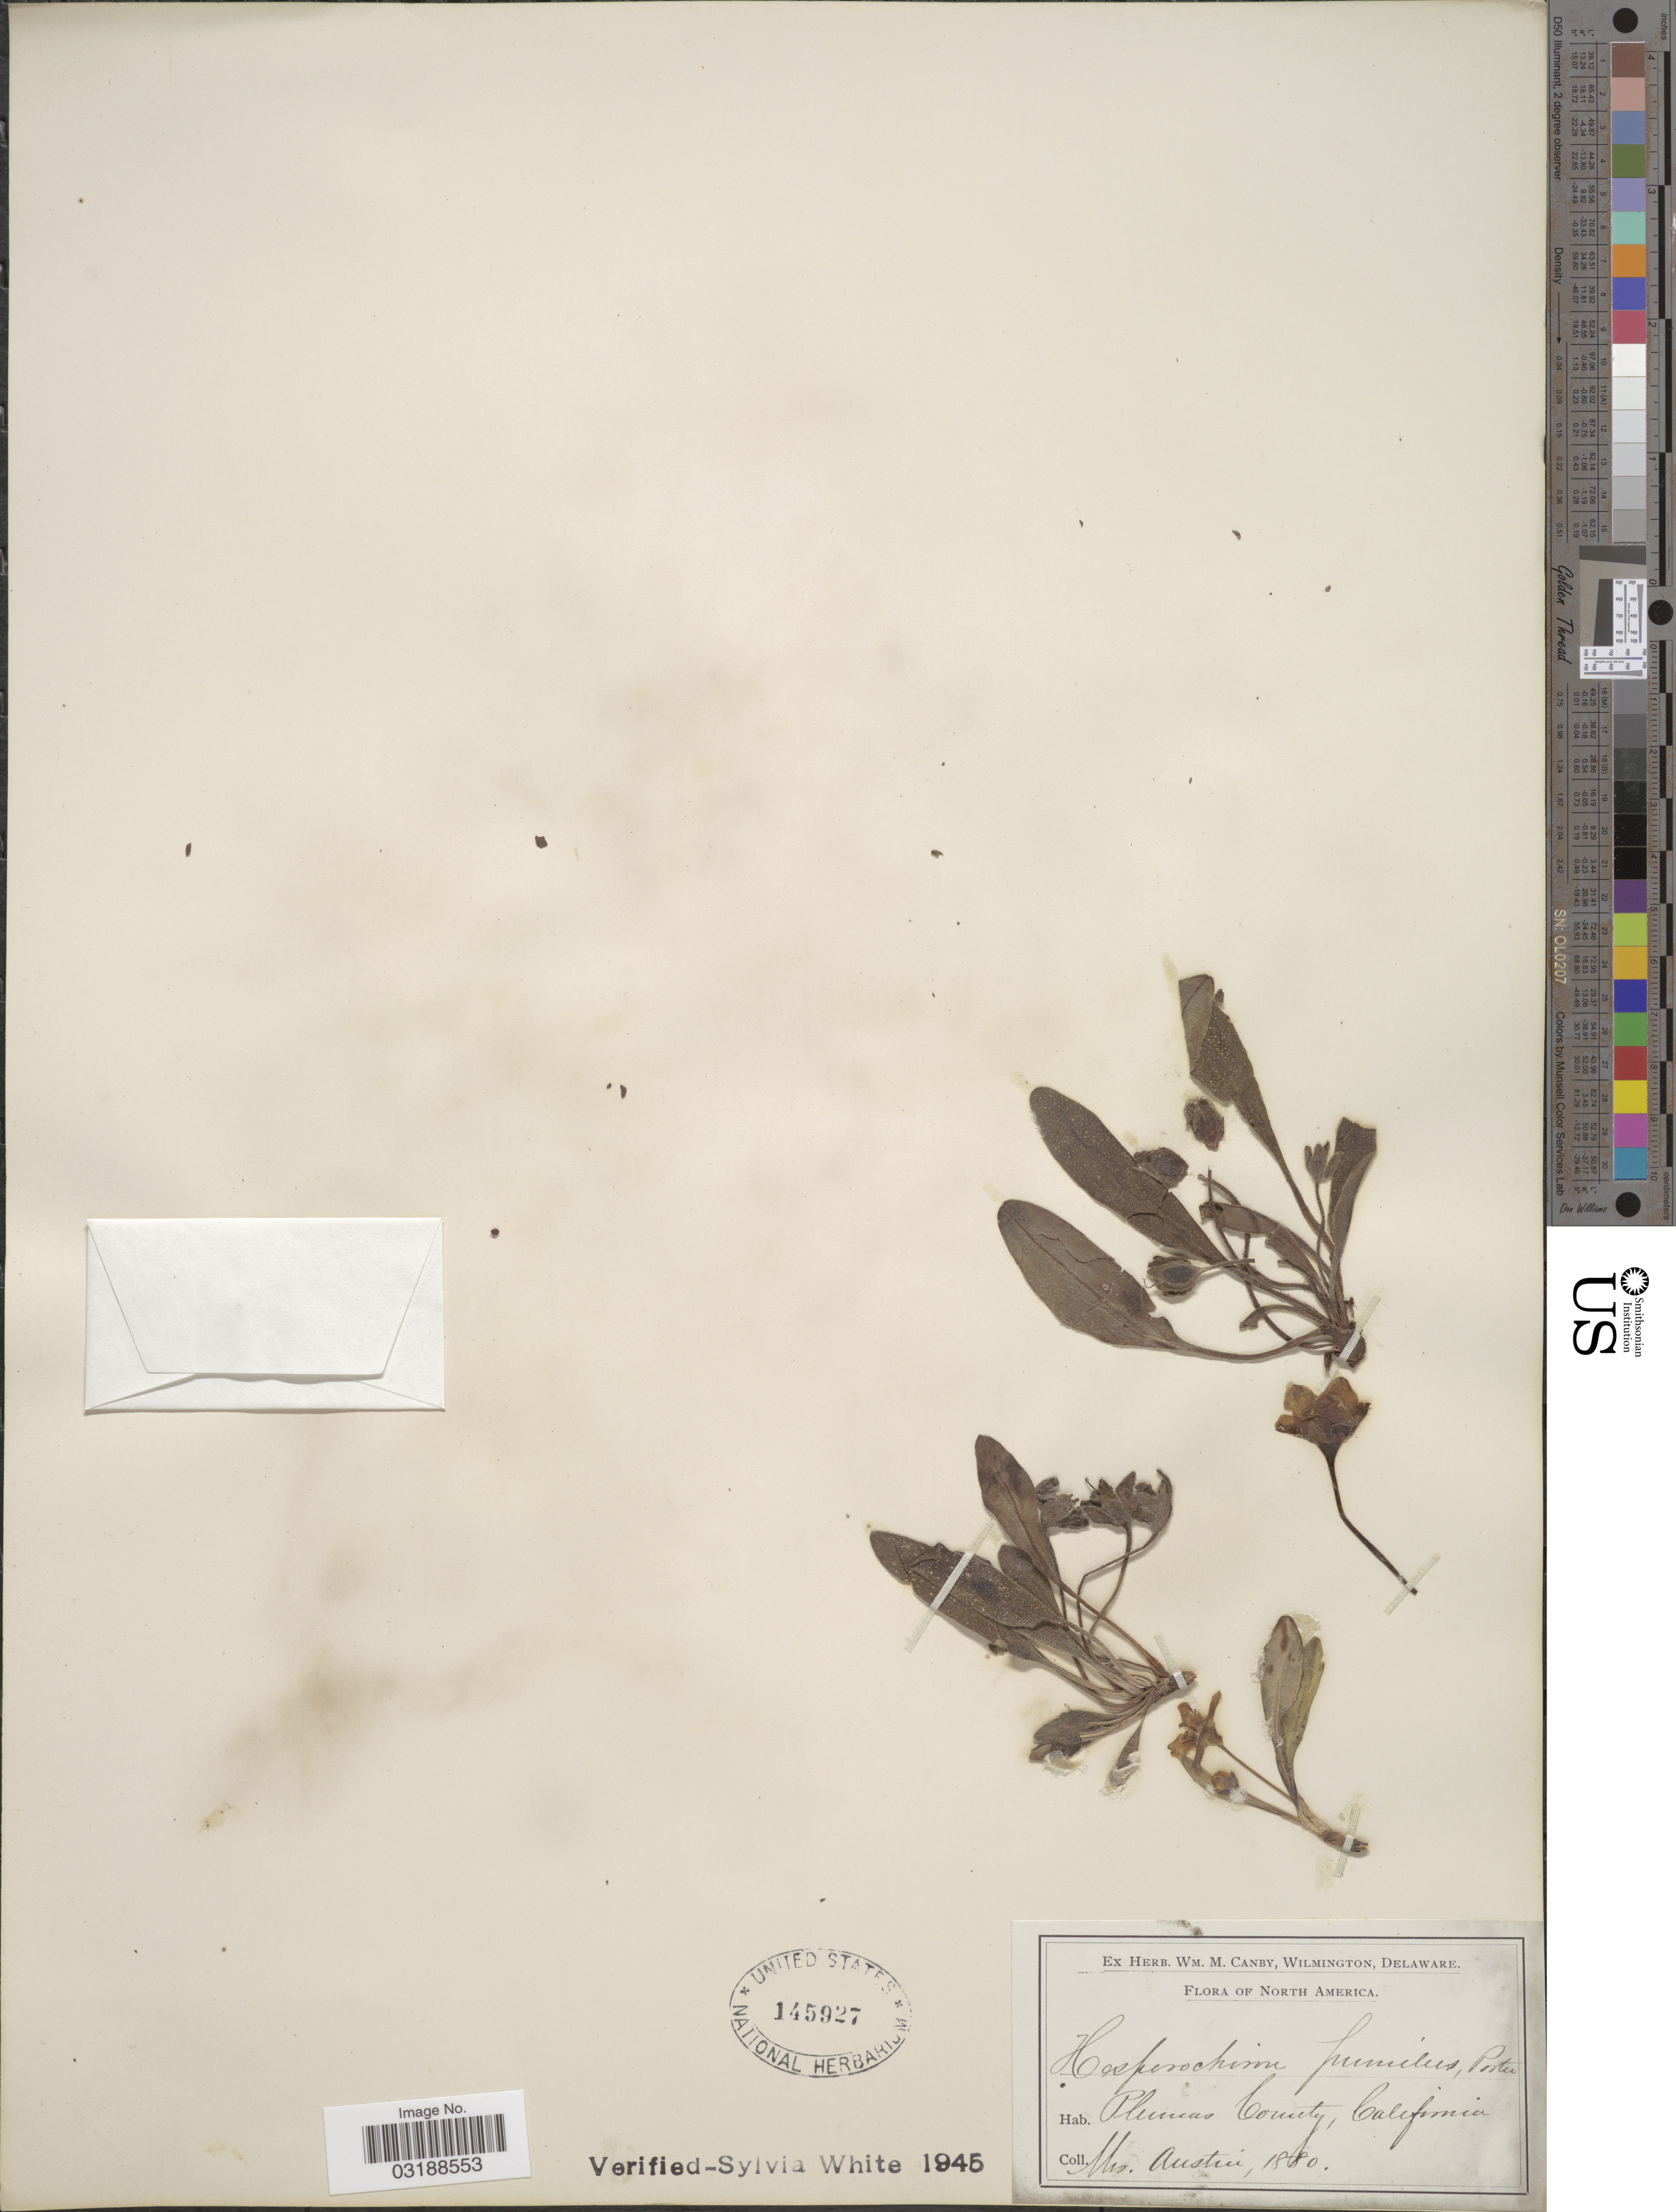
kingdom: Plantae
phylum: Tracheophyta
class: Magnoliopsida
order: Boraginales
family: Hydrophyllaceae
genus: Hesperochiron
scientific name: Hesperochiron pumilus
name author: (Griseb.) Porter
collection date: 1880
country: United States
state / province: California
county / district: Plumas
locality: Plumas County.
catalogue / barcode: US 145927